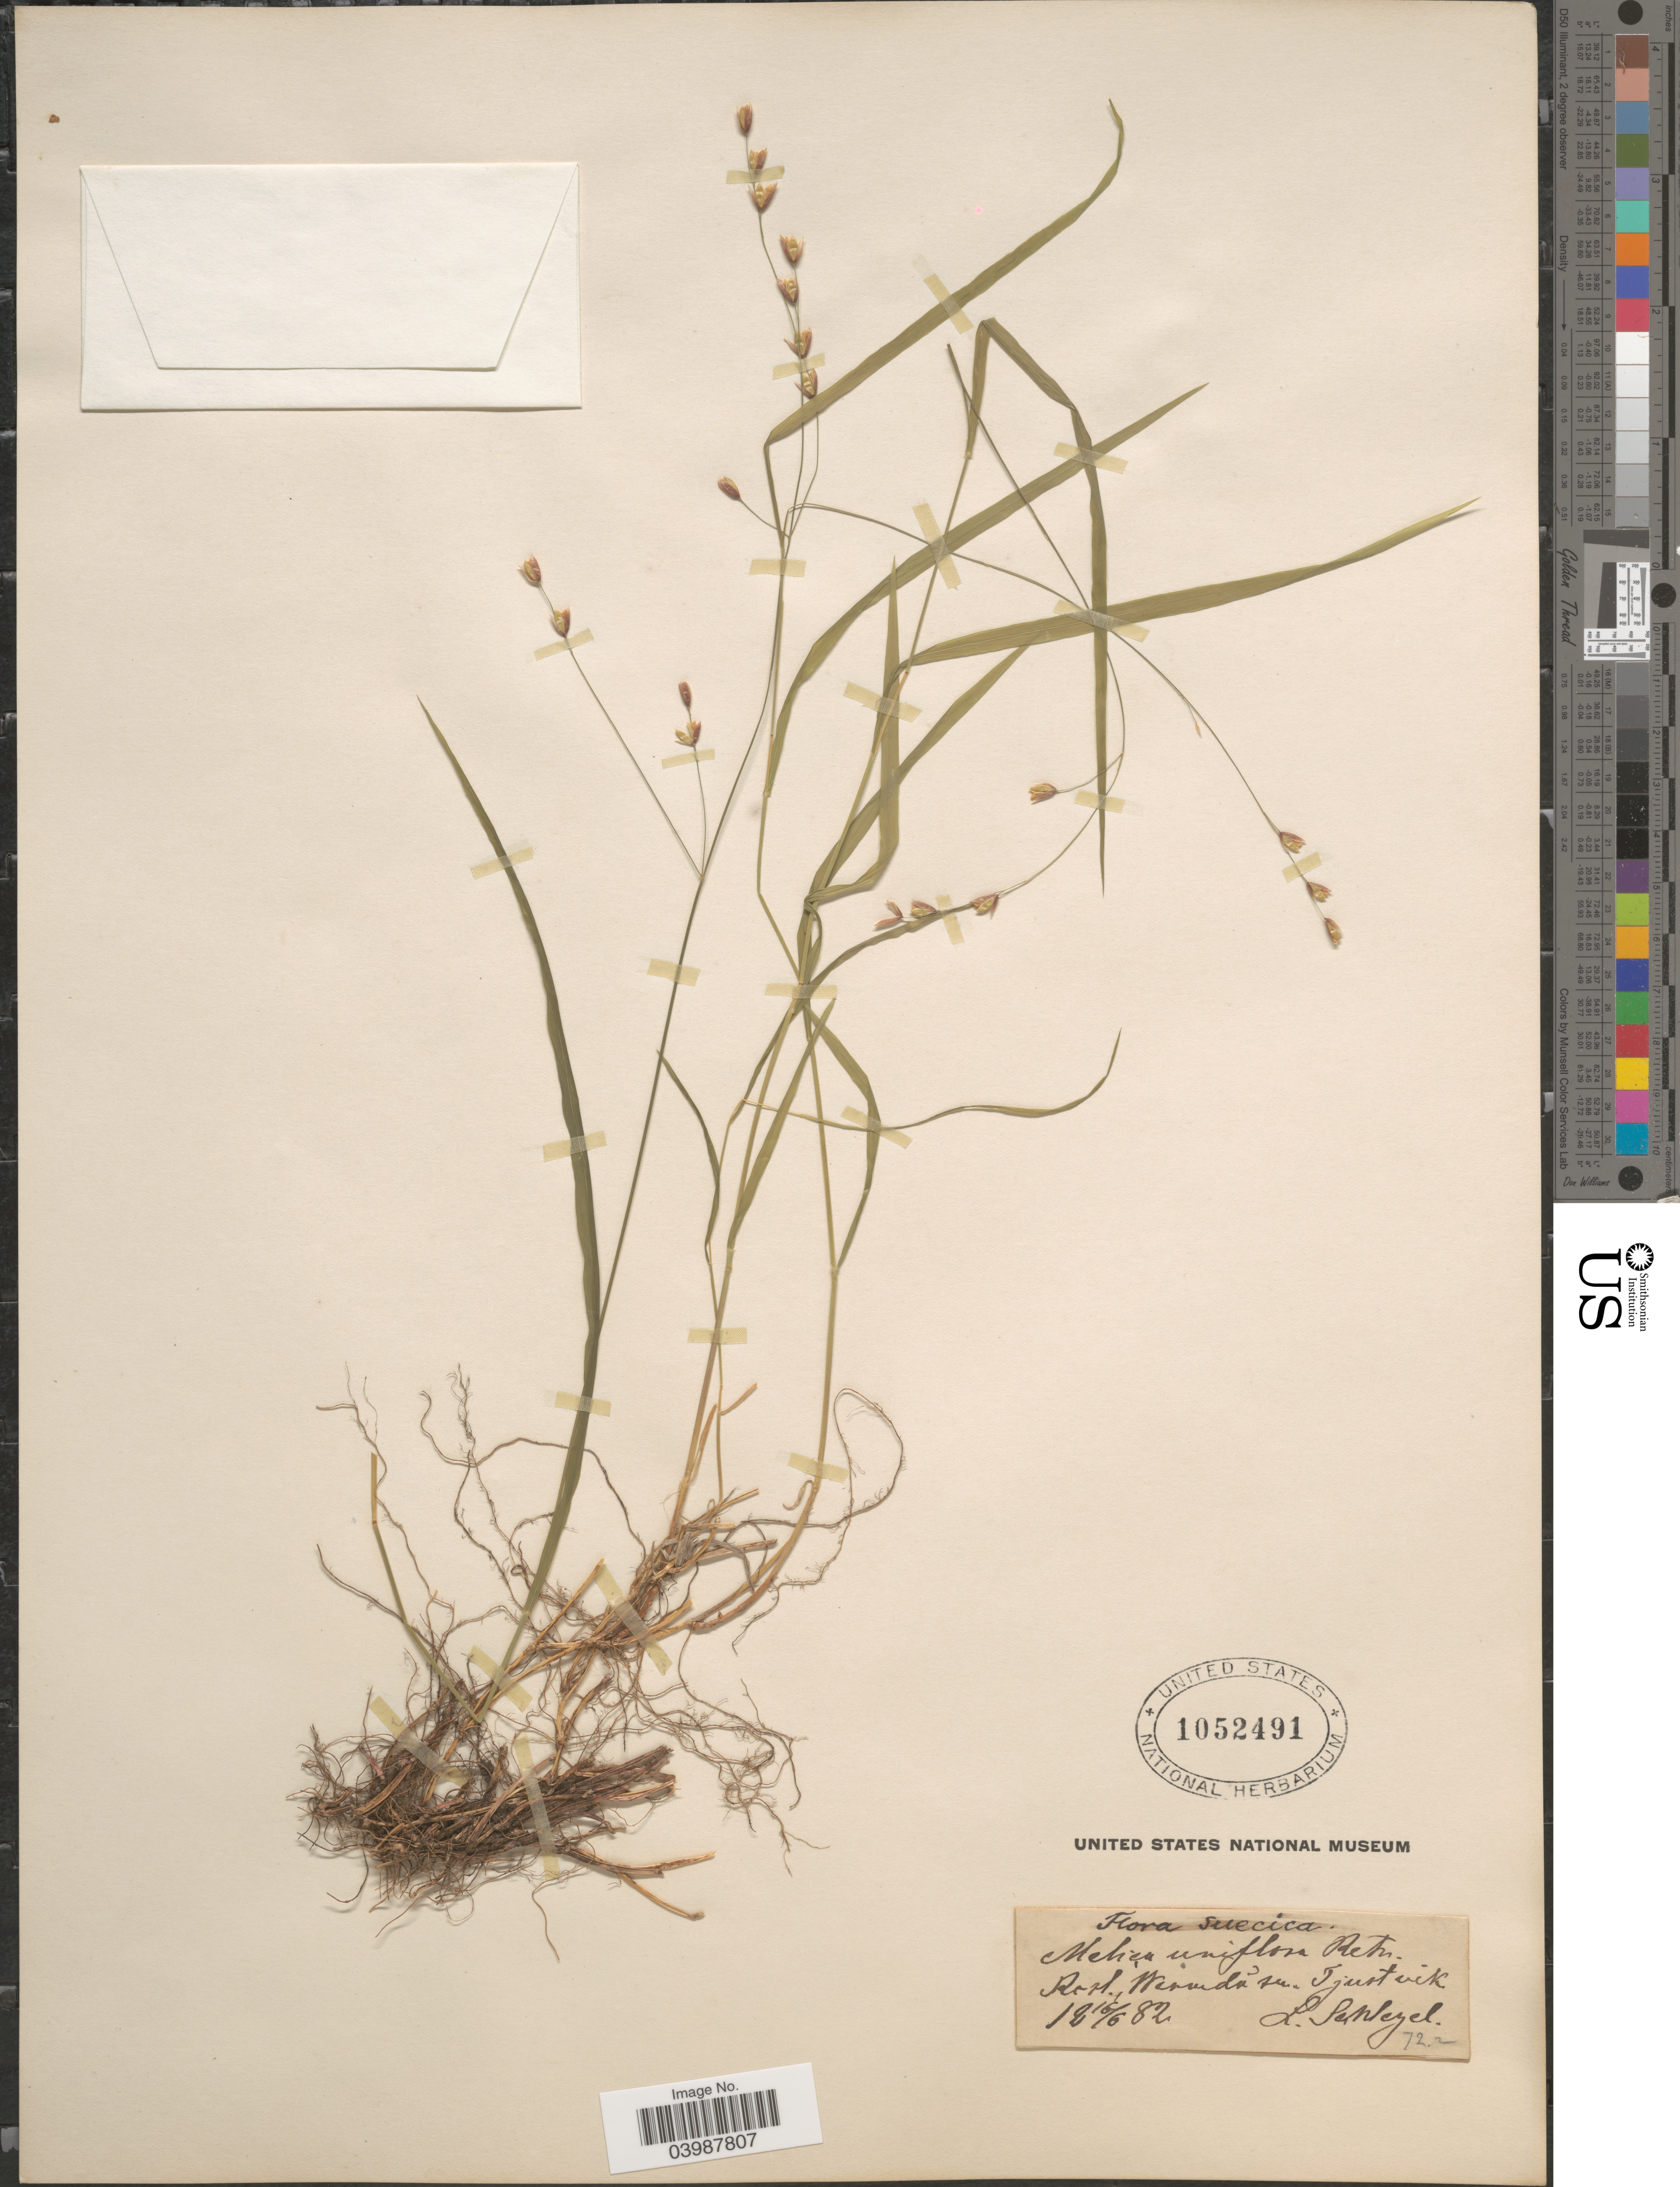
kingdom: Plantae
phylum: Tracheophyta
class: Liliopsida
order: Poales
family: Poaceae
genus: Melica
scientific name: Melica uniflora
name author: Retz.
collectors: L. Schlegel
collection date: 1882-06-16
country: Sweden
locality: Suecica. Rosl. Värmdö tu. Tjustvik.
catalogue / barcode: US 1052491